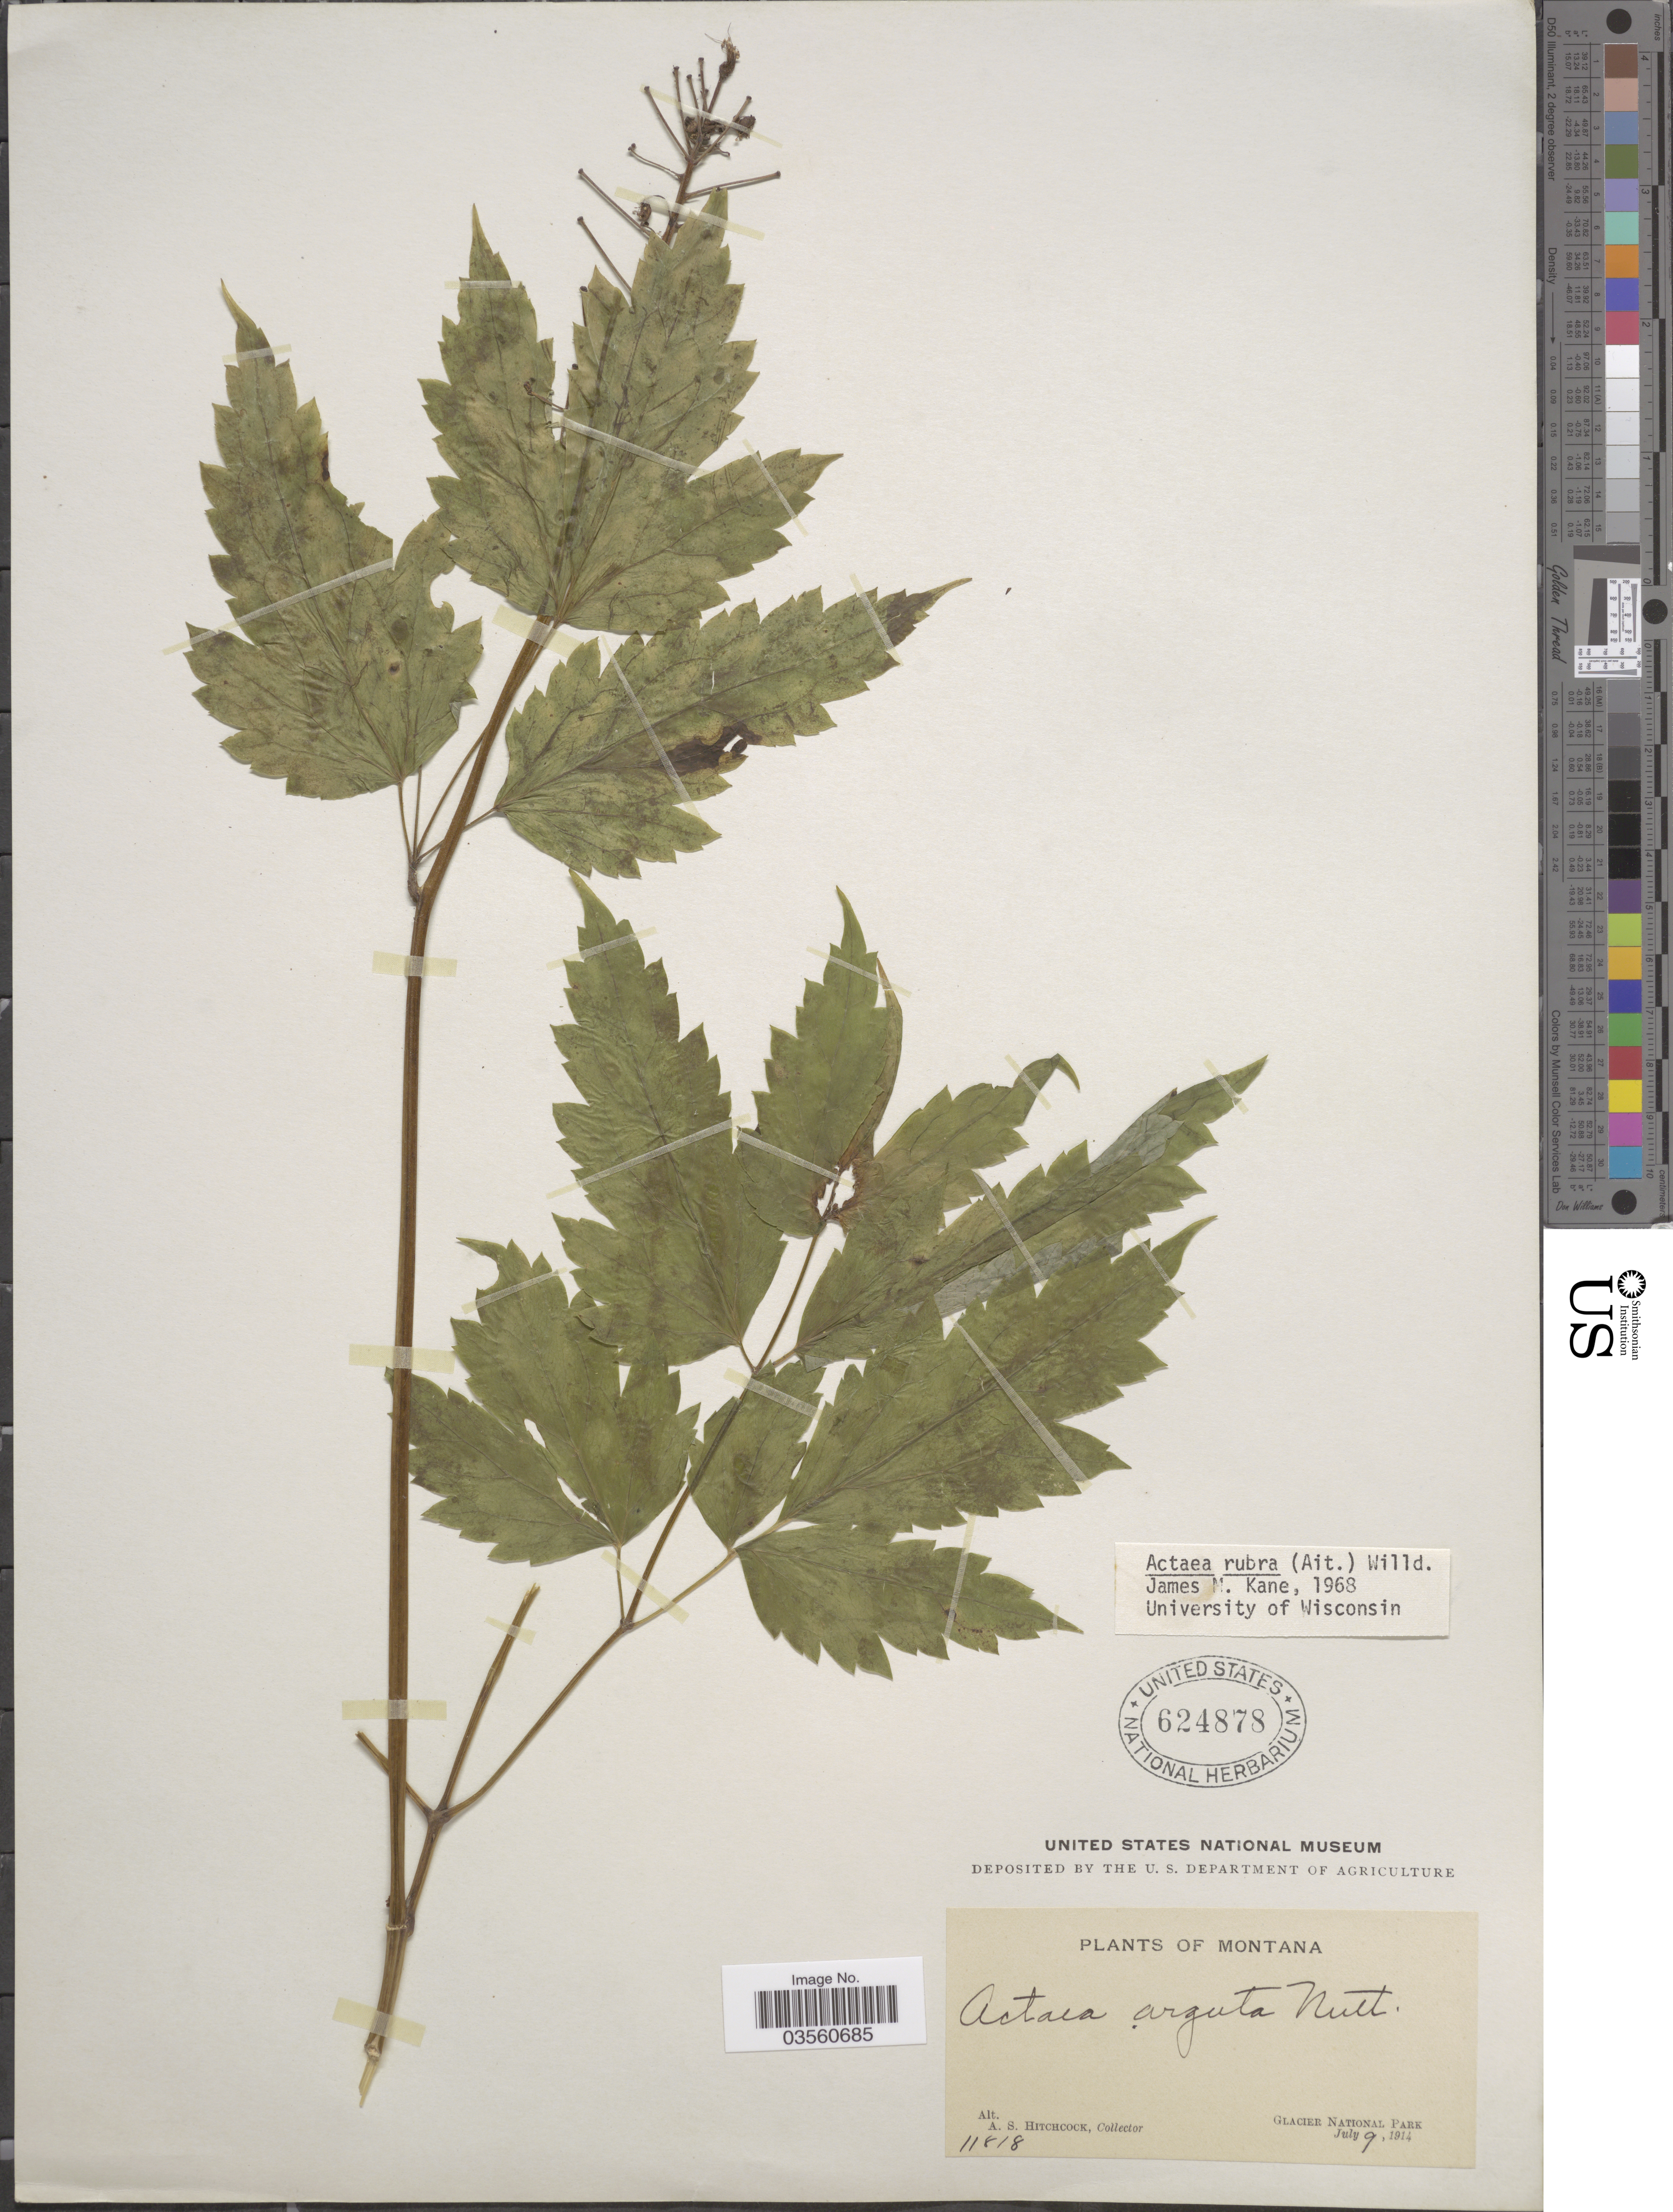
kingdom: Plantae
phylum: Tracheophyta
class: Magnoliopsida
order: Ranunculales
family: Ranunculaceae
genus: Actaea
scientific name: Actaea rubra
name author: (Aiton) Willd.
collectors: A. S. Hitchcock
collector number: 11818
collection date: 1914-07-09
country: United States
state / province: Montana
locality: Glacier National Park.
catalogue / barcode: US 624878